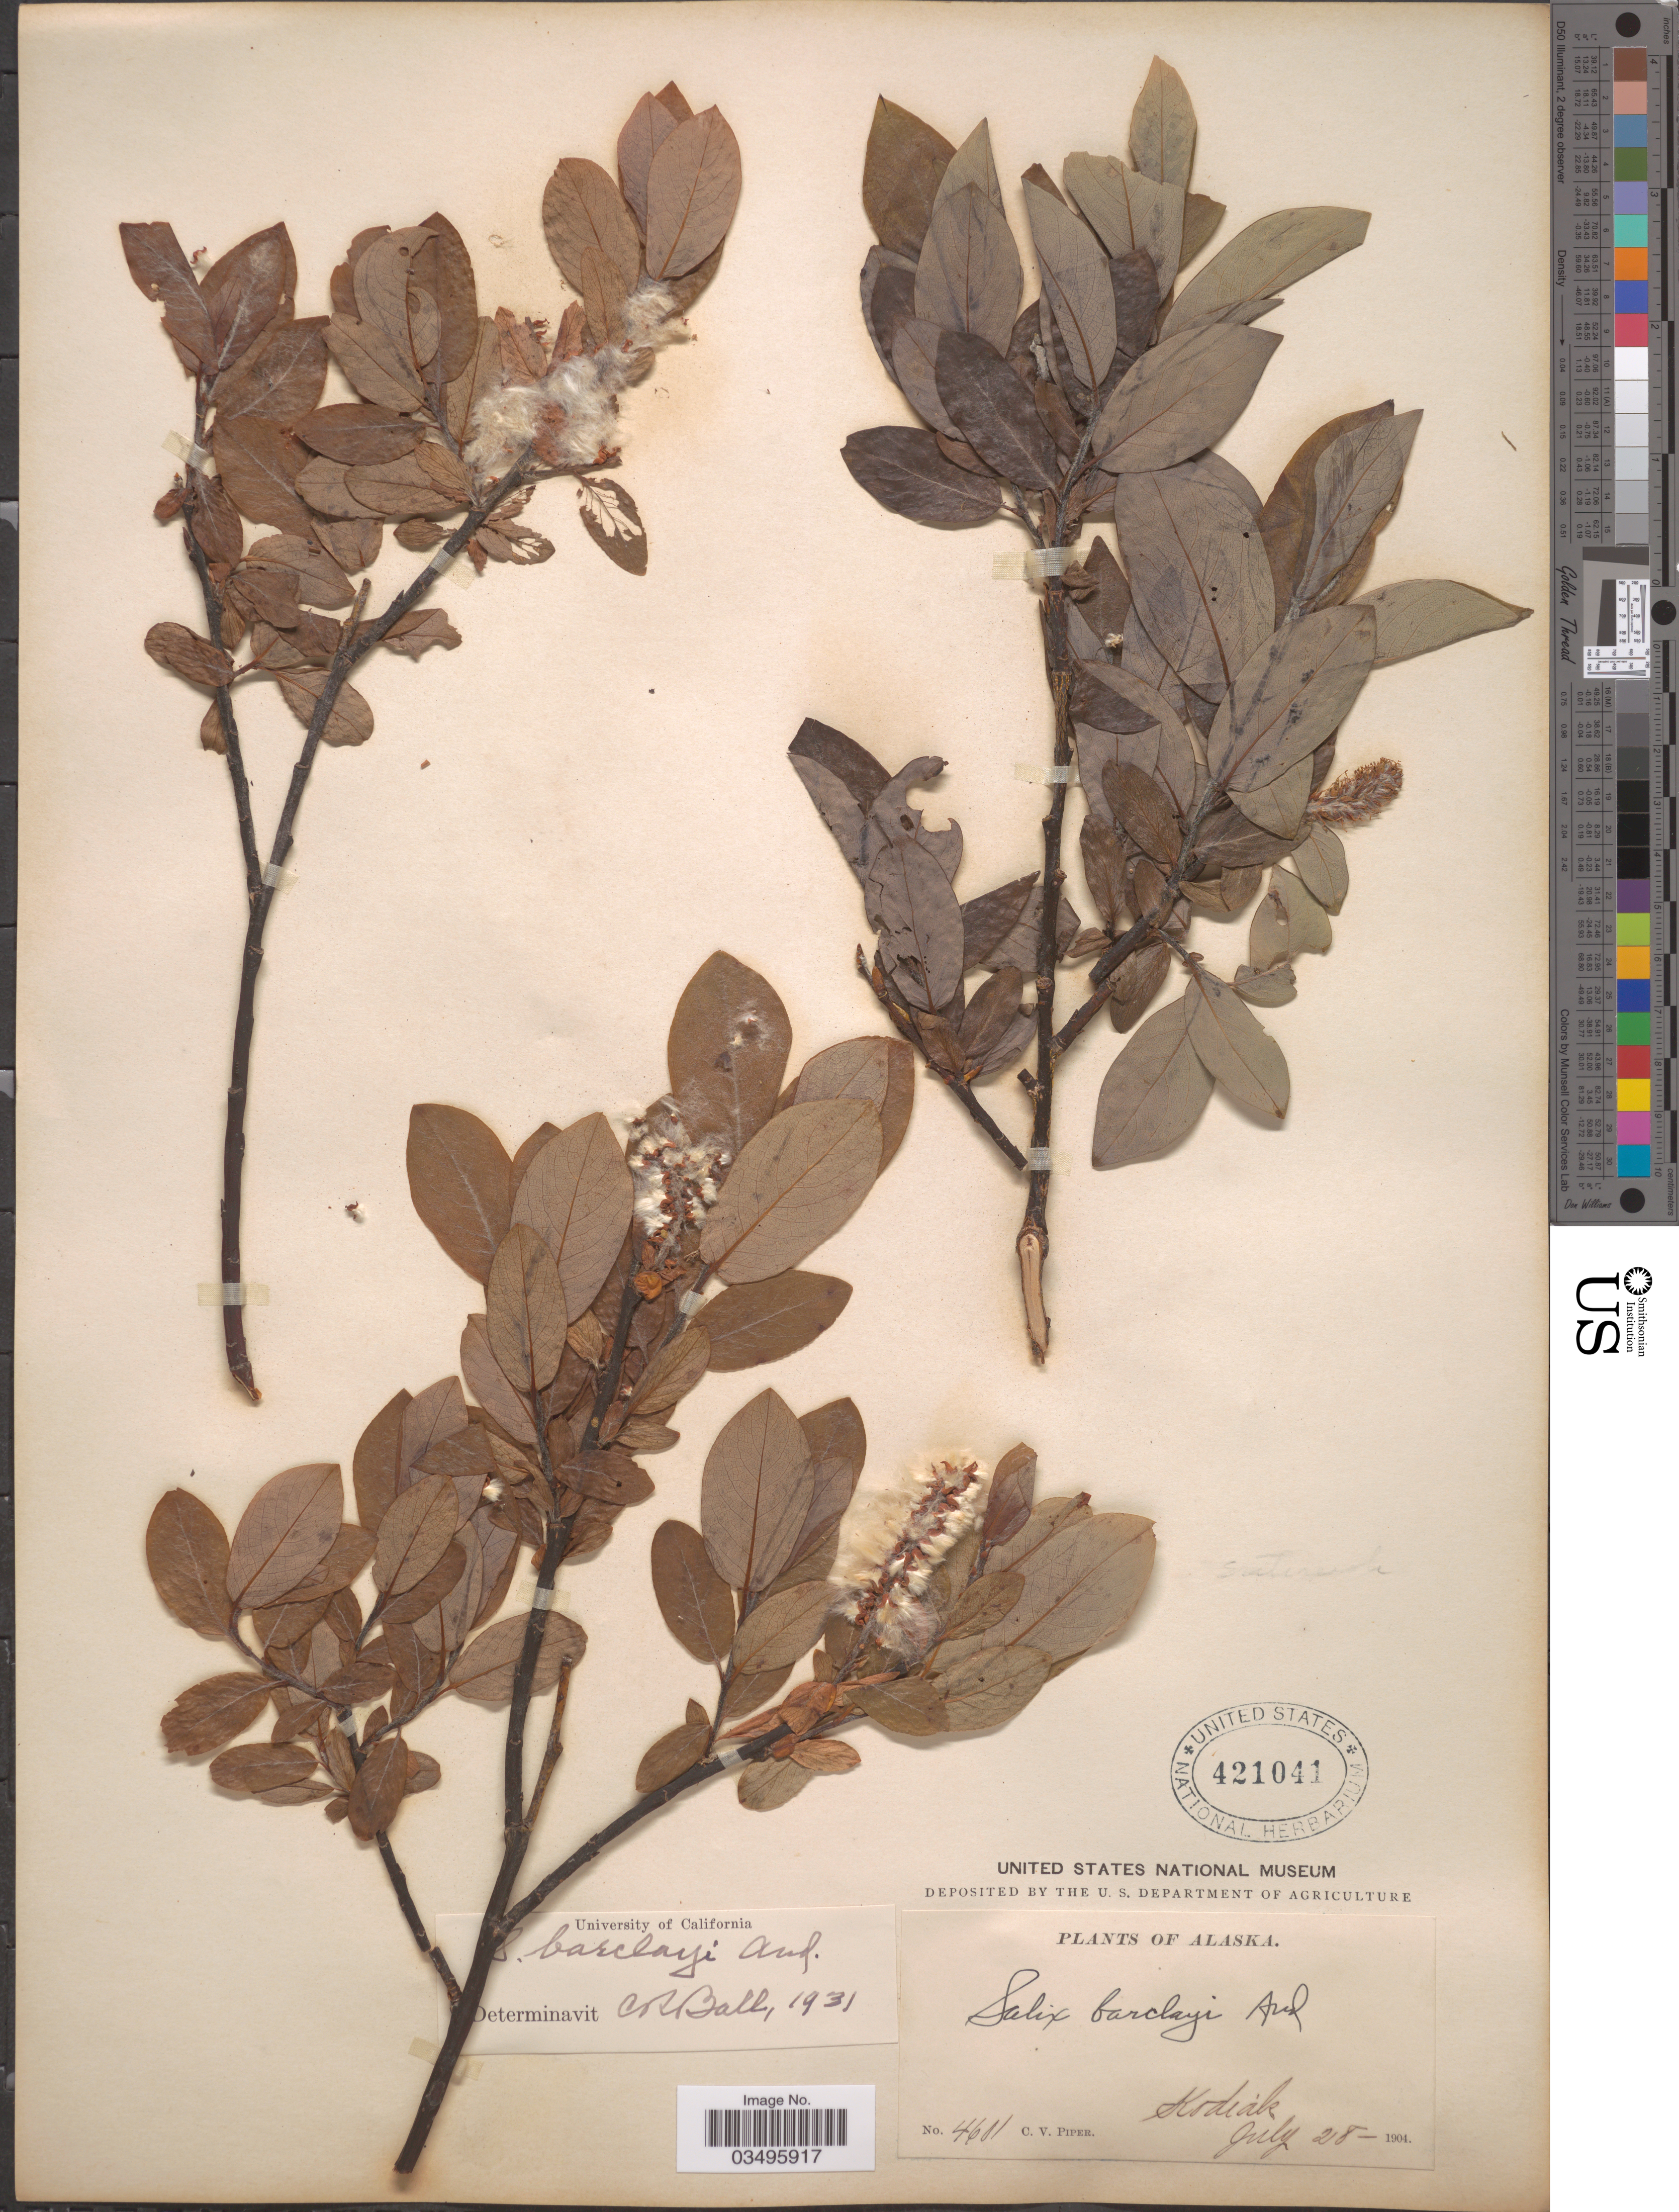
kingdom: Plantae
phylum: Tracheophyta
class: Magnoliopsida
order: Malpighiales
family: Salicaceae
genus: Salix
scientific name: Salix barclayi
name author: Andersson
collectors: C. V. Piper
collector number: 4601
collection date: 1904-07-28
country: United States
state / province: Alaska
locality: Kodiak.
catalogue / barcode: US 421041